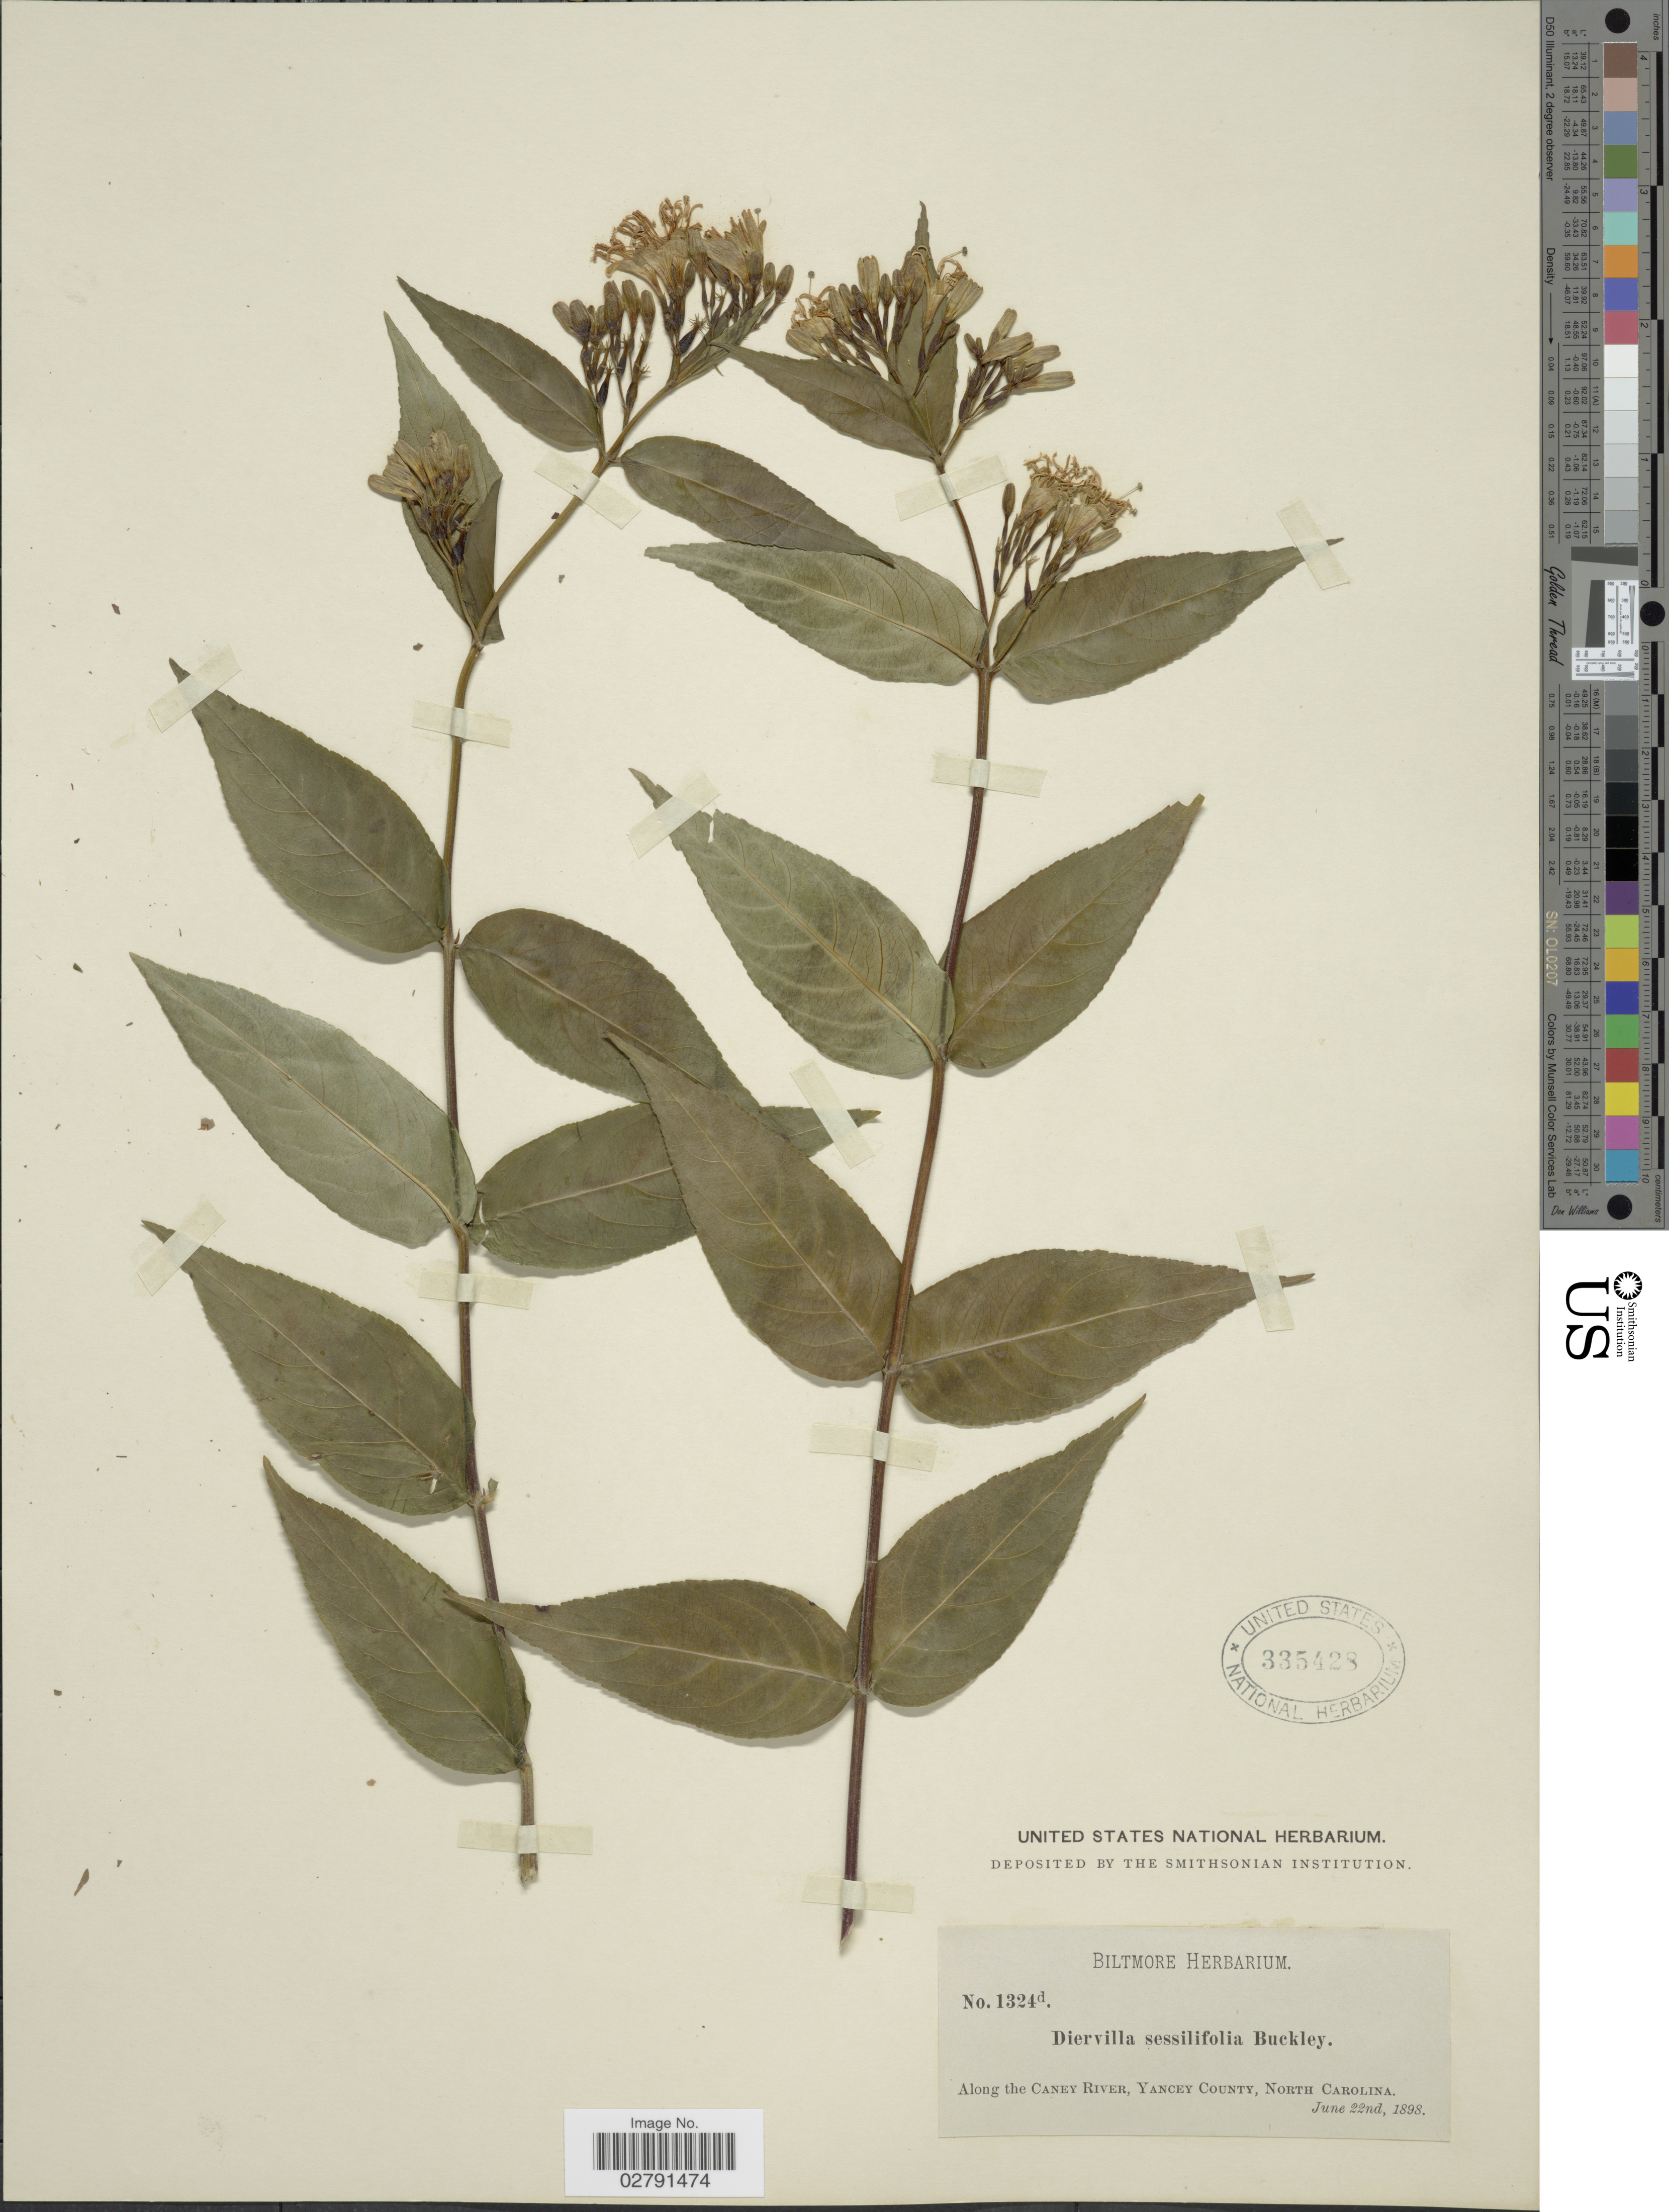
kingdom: Plantae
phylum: Tracheophyta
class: Magnoliopsida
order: Dipsacales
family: Caprifoliaceae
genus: Diervilla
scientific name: Diervilla sessilifolia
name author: Buckley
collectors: ex herb. Biltmore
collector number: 1324d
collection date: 1898-06-22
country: United States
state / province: North Carolina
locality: Along the Caney River, Yancey County.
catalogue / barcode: US 335428